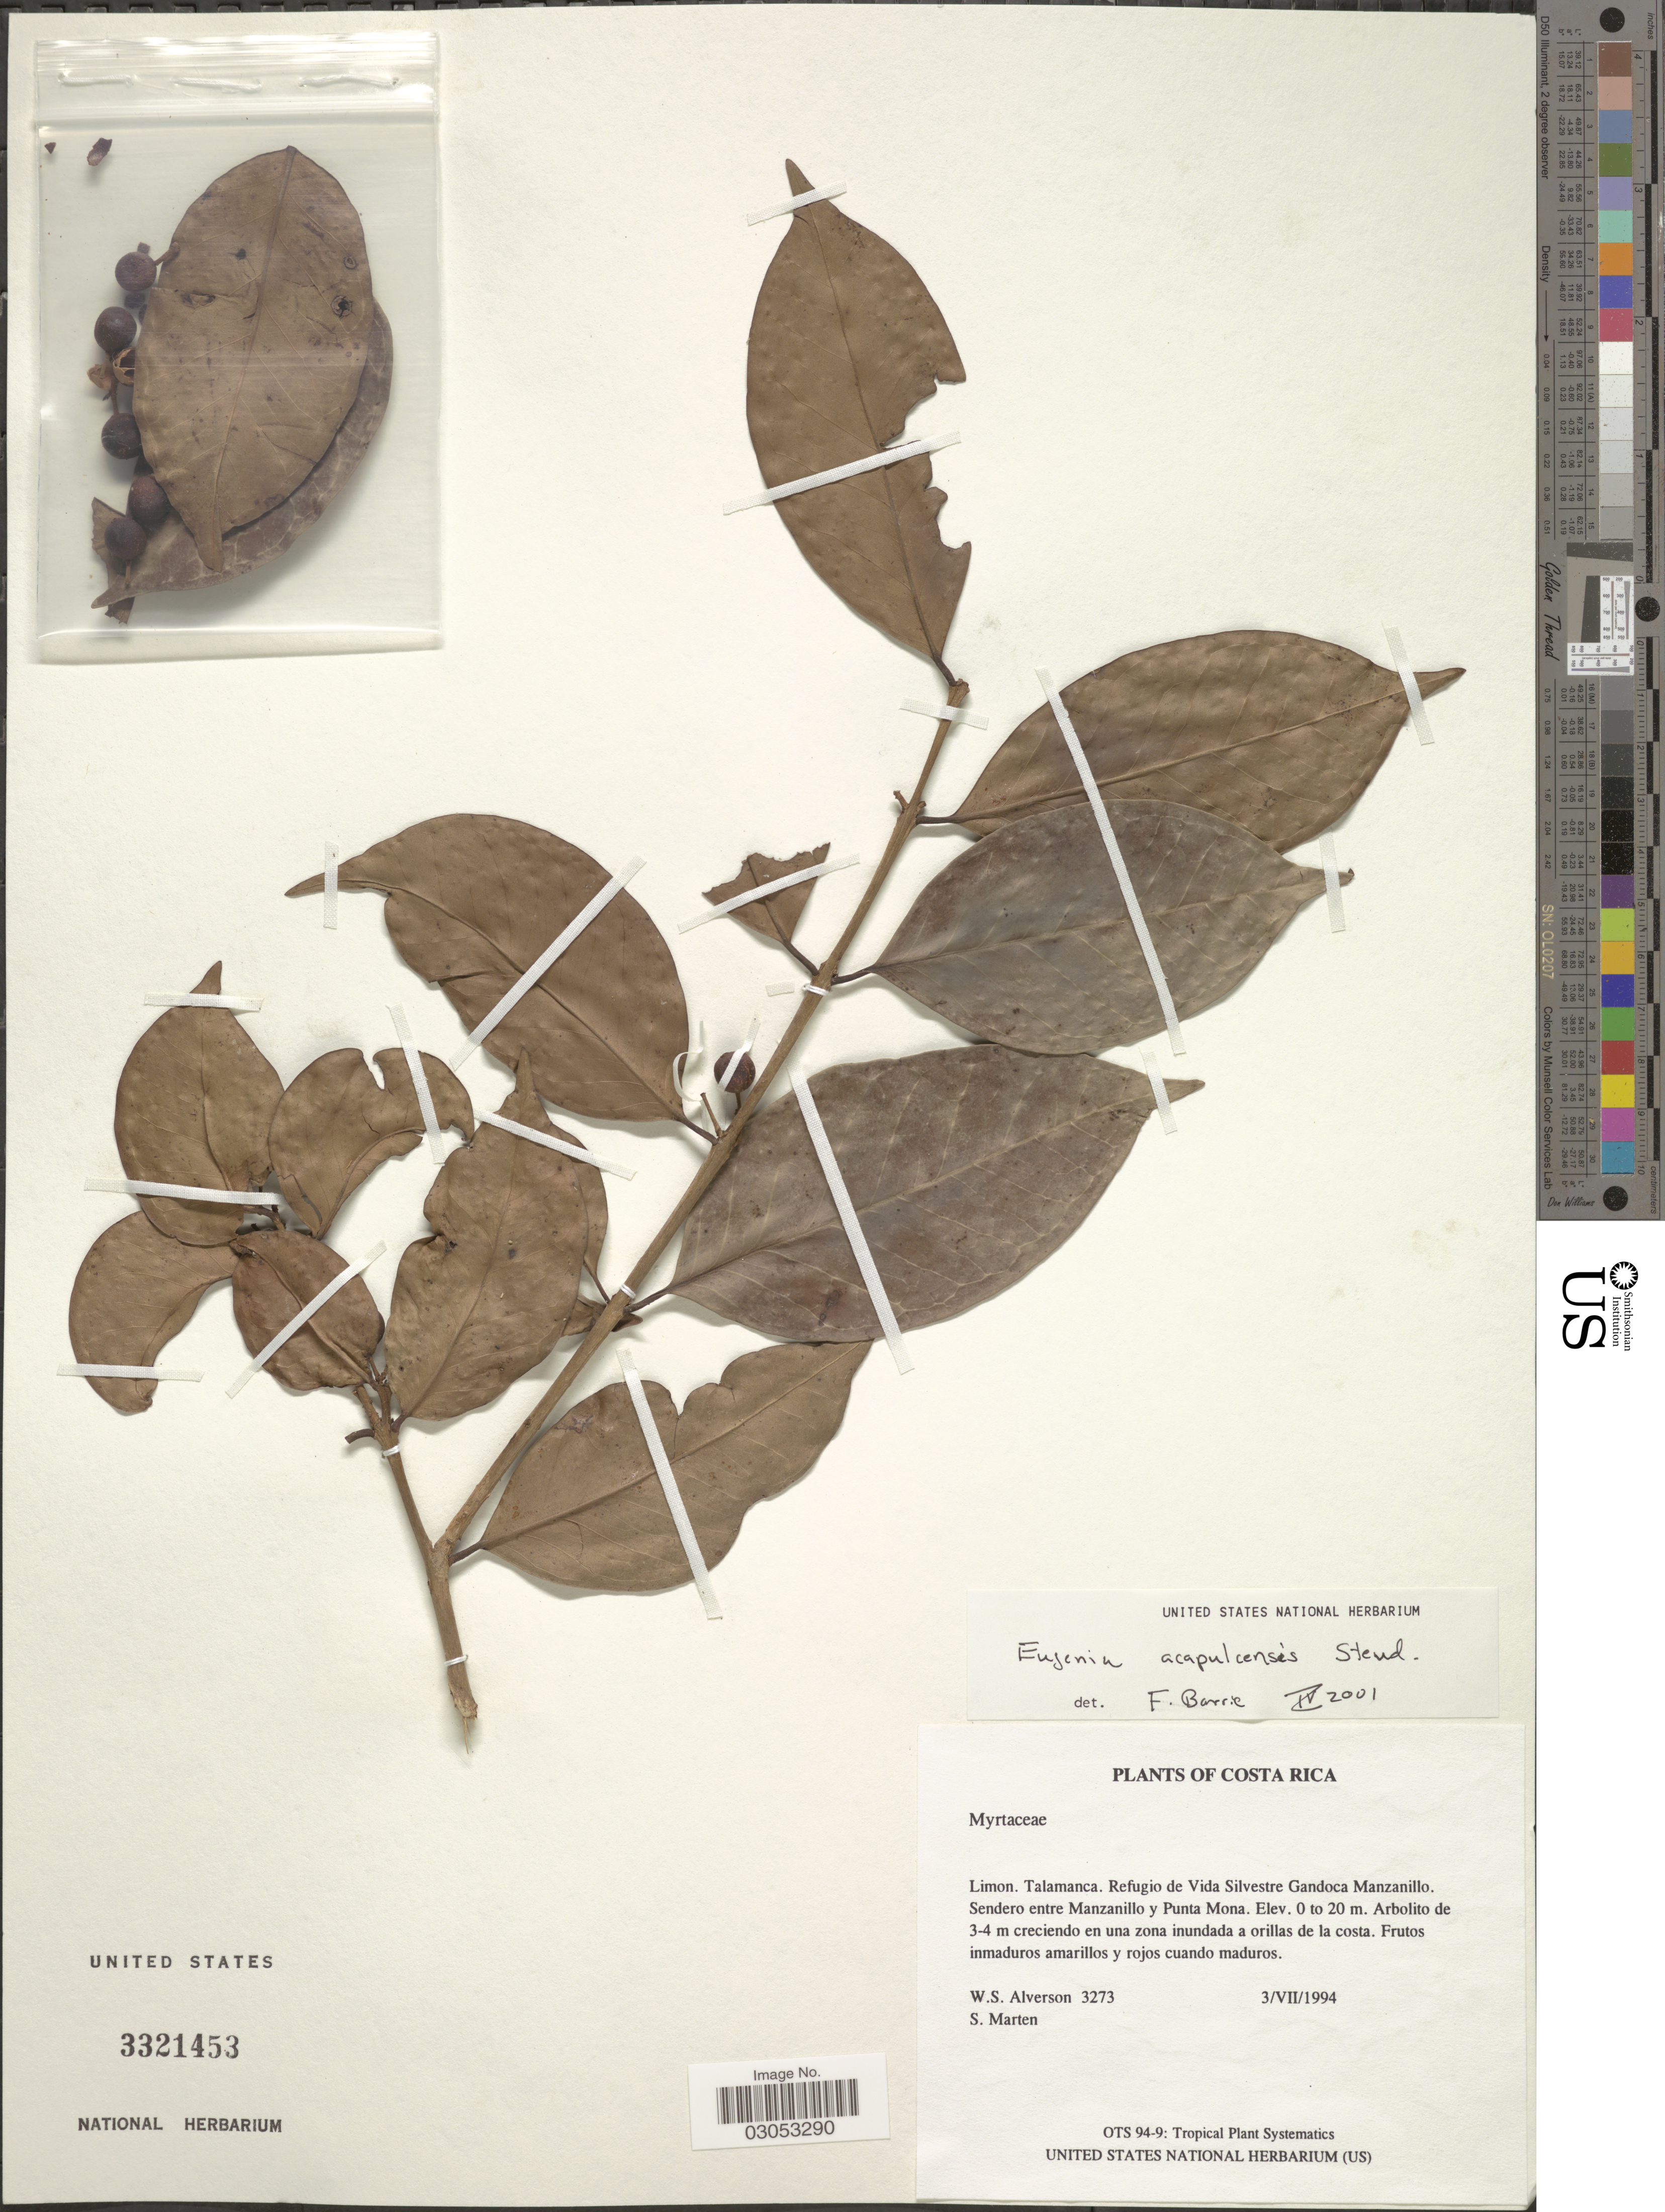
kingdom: Plantae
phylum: Tracheophyta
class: Magnoliopsida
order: Myrtales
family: Myrtaceae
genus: Eugenia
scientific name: Eugenia acapulcensis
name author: Steud.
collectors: W. S. Alverson & S. Marten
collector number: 3273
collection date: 1994-07-03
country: Costa Rica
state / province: Limón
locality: Talamanca, Refugio de Vida Silvestre Gandoca Manzanillo, Sendero entre Manzanillo y Punta Mona.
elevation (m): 0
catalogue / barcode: US 3321453